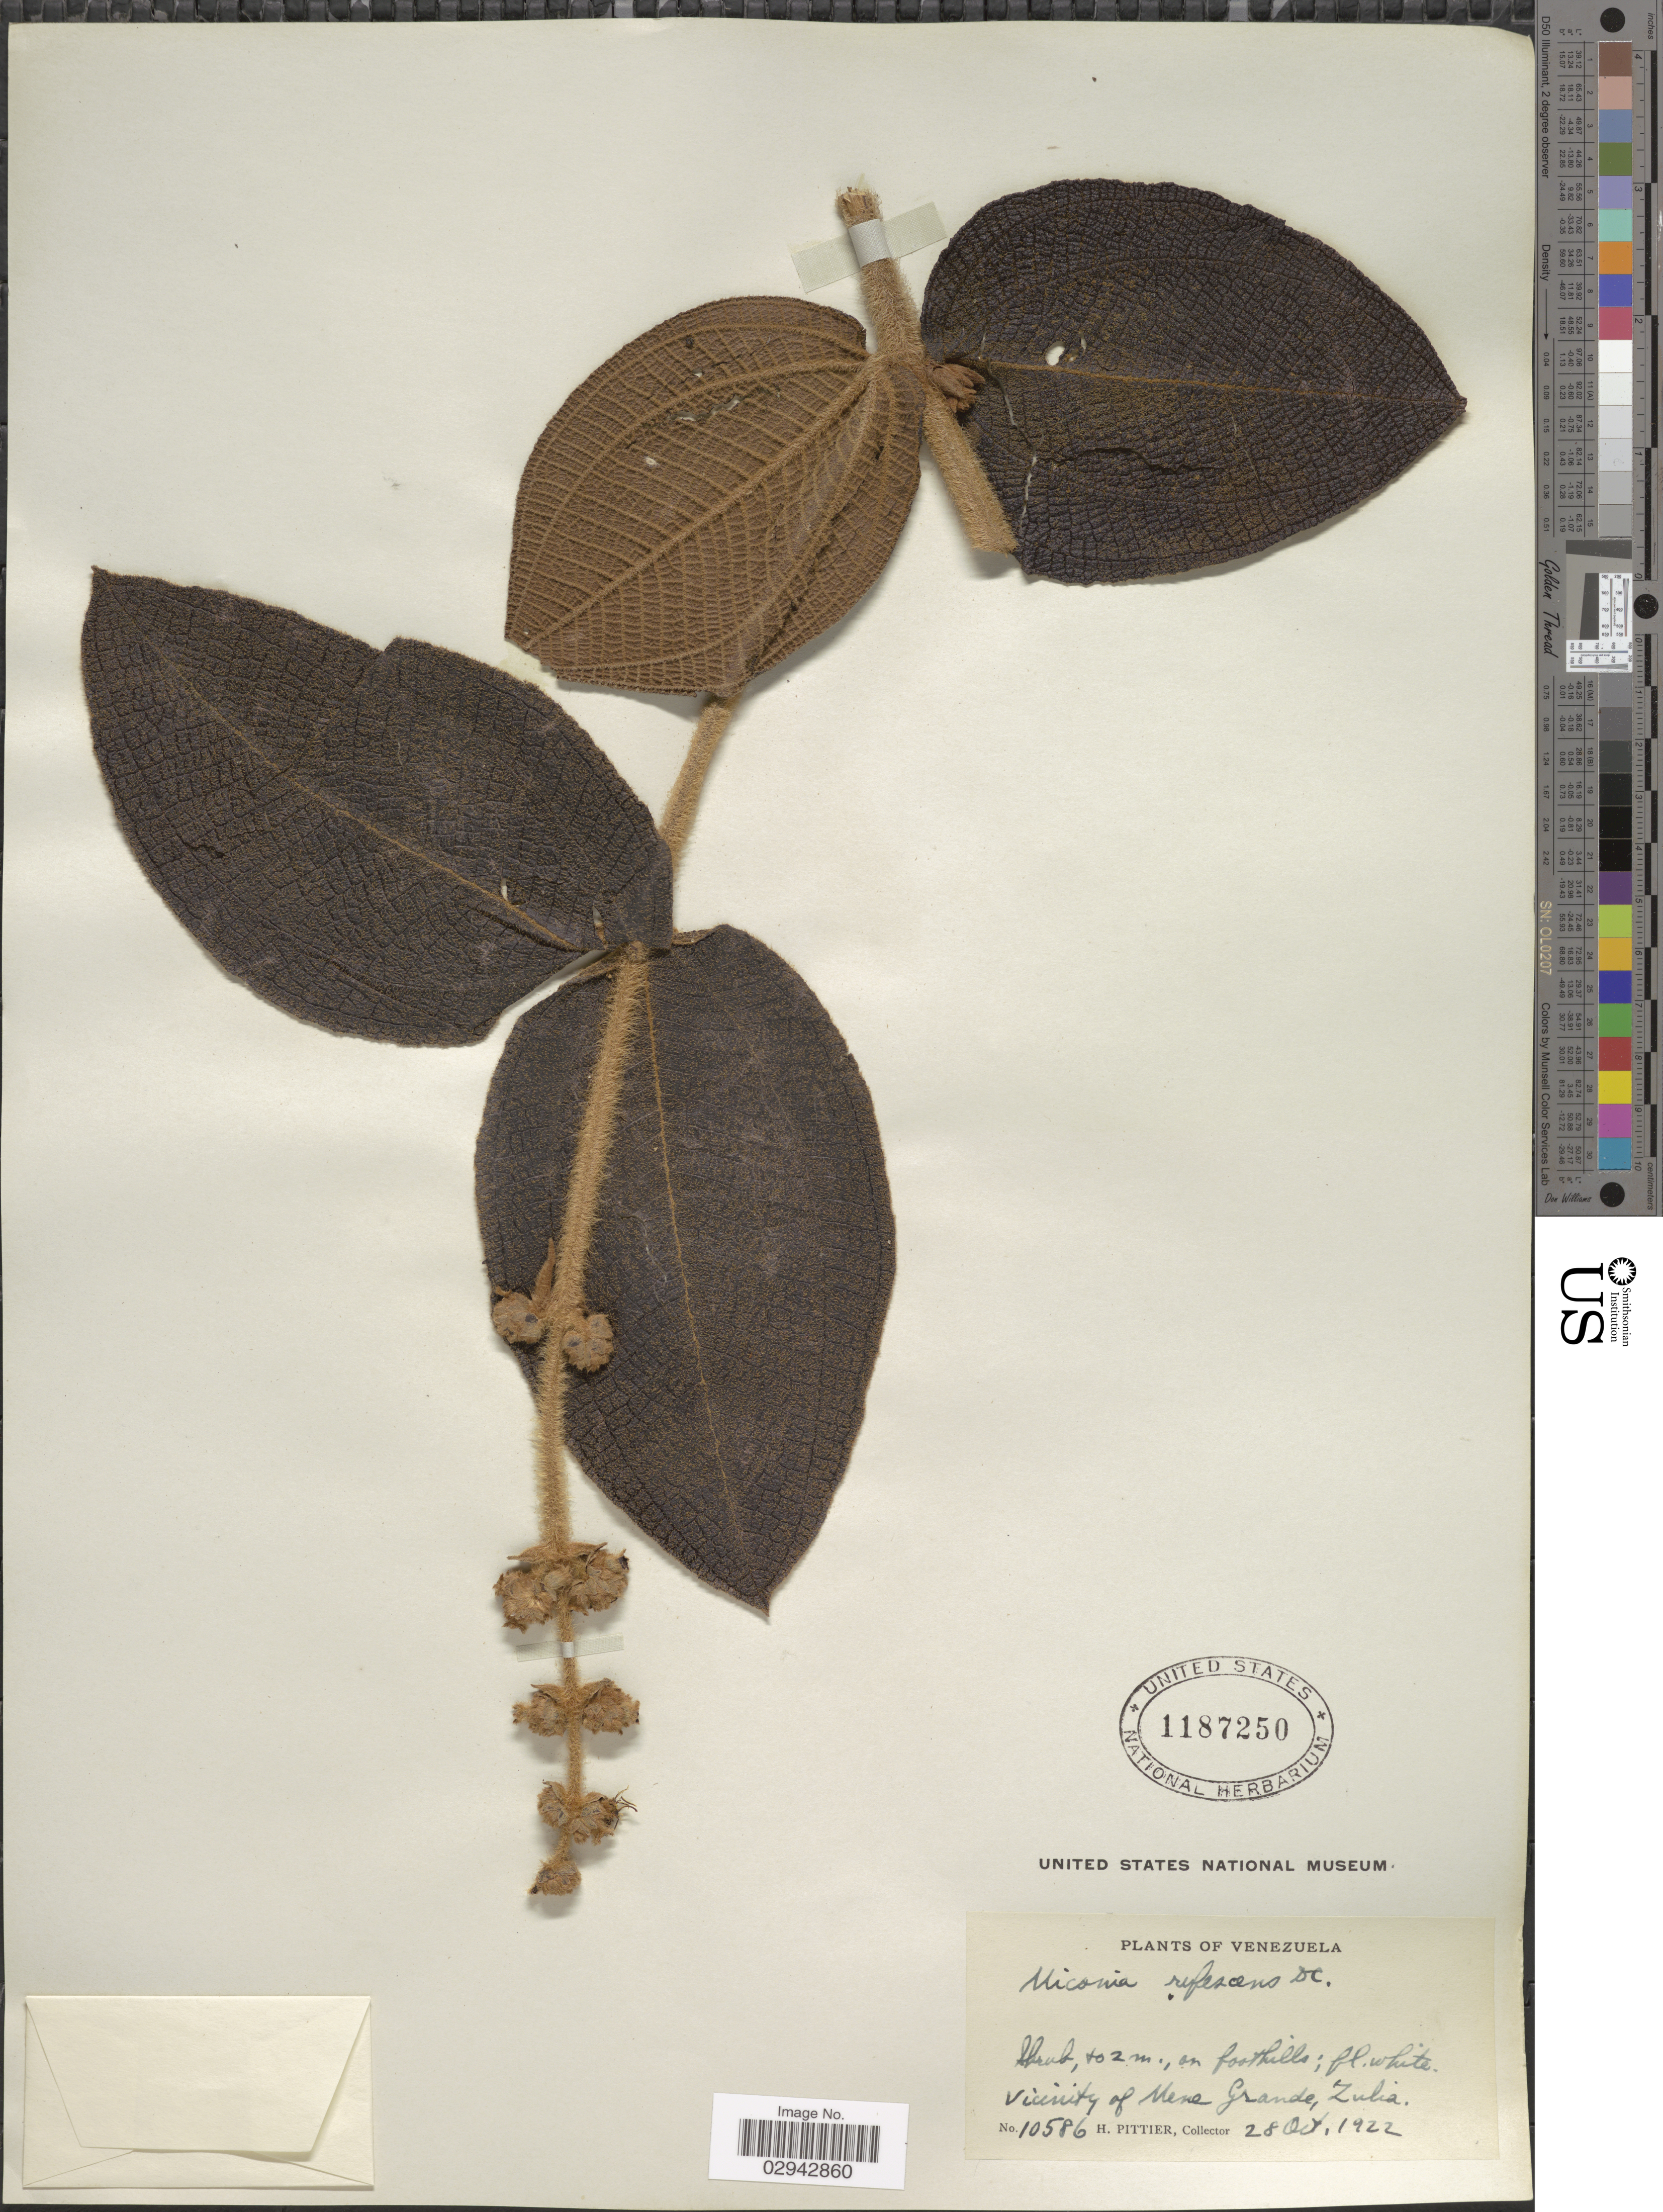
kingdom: Plantae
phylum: Tracheophyta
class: Magnoliopsida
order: Myrtales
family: Melastomataceae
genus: Miconia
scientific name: Miconia rufescens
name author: (Aubl.) DC.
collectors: H. F. Pittier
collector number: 10586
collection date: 1922-10-28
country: Venezuela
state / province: Zulia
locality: Vicinity of Mene Grande.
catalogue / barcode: US 1187250